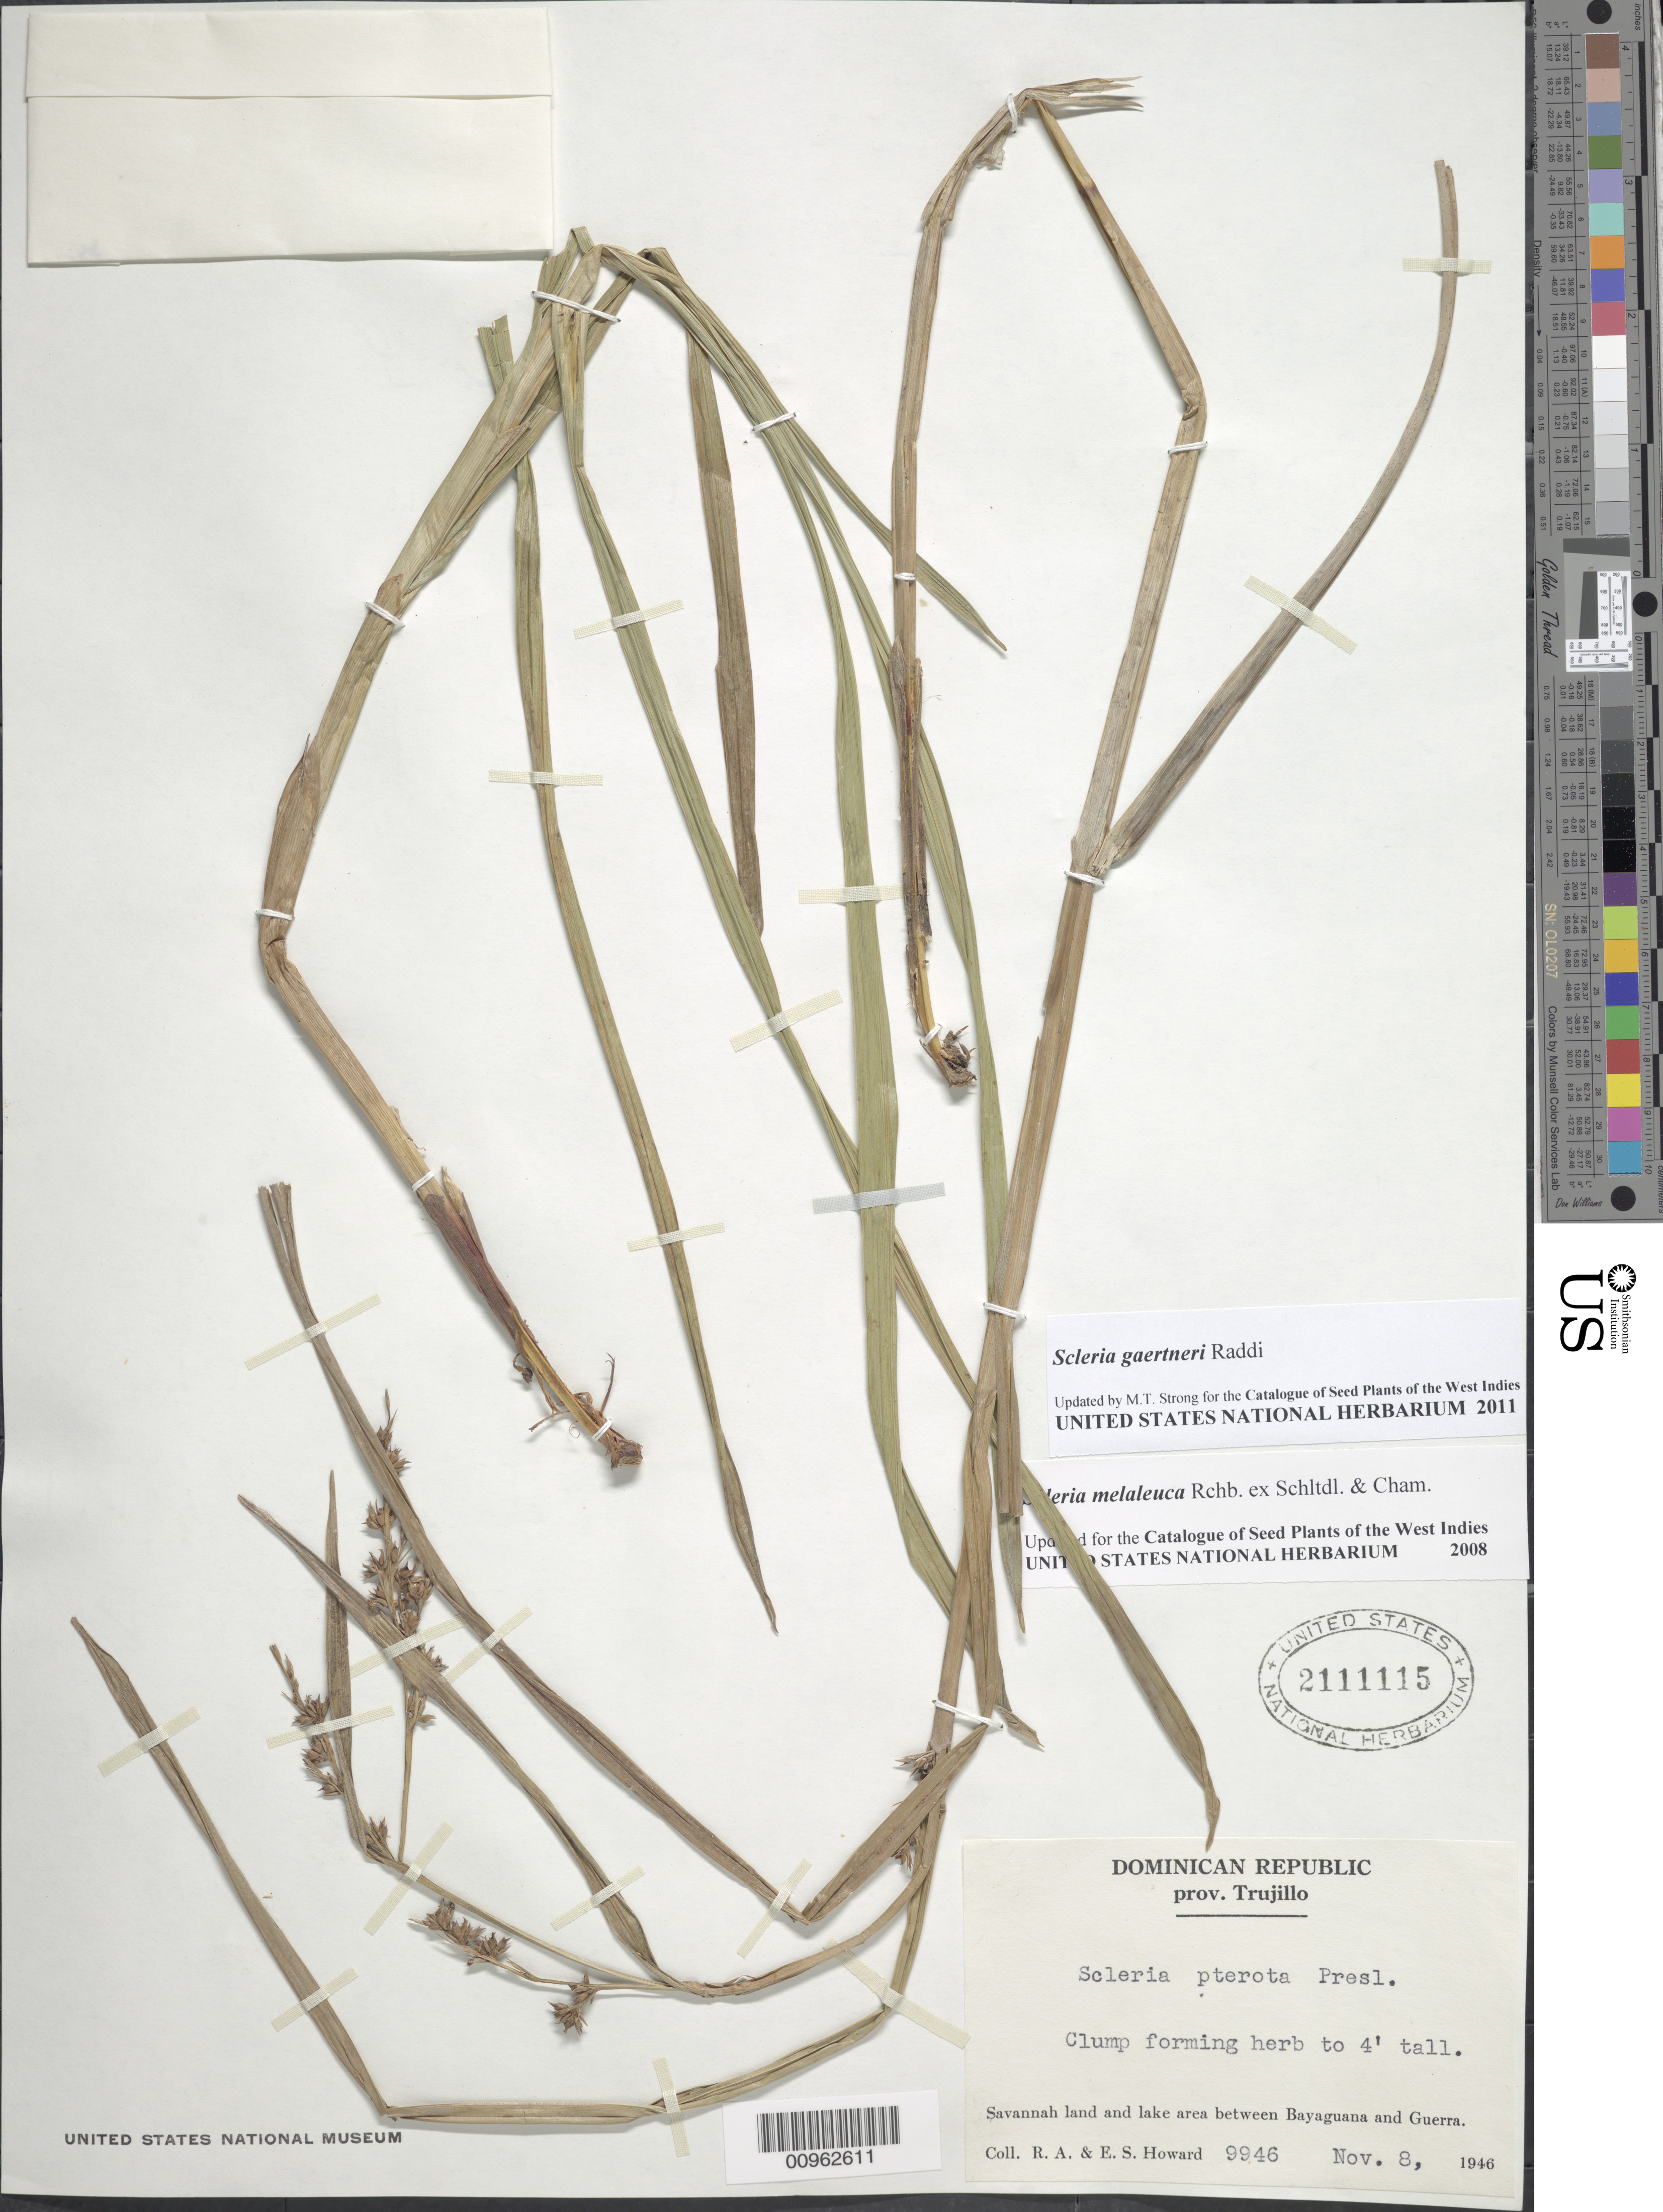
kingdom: Plantae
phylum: Tracheophyta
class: Liliopsida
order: Poales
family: Cyperaceae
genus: Scleria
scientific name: Scleria gaertneri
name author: Raddi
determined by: Strong, M. T., (US), Smithsonian Institution - National Museum of Natural History (UNITED STATES)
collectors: R. A. Howard & E. S. Howard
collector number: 9946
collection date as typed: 08 Nov 1946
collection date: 1946-11-08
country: Dominican Republic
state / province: Santo Domingo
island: Hispaniola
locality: Savannah land and lake area between Bayaguana and Guerra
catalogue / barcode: US 2111115